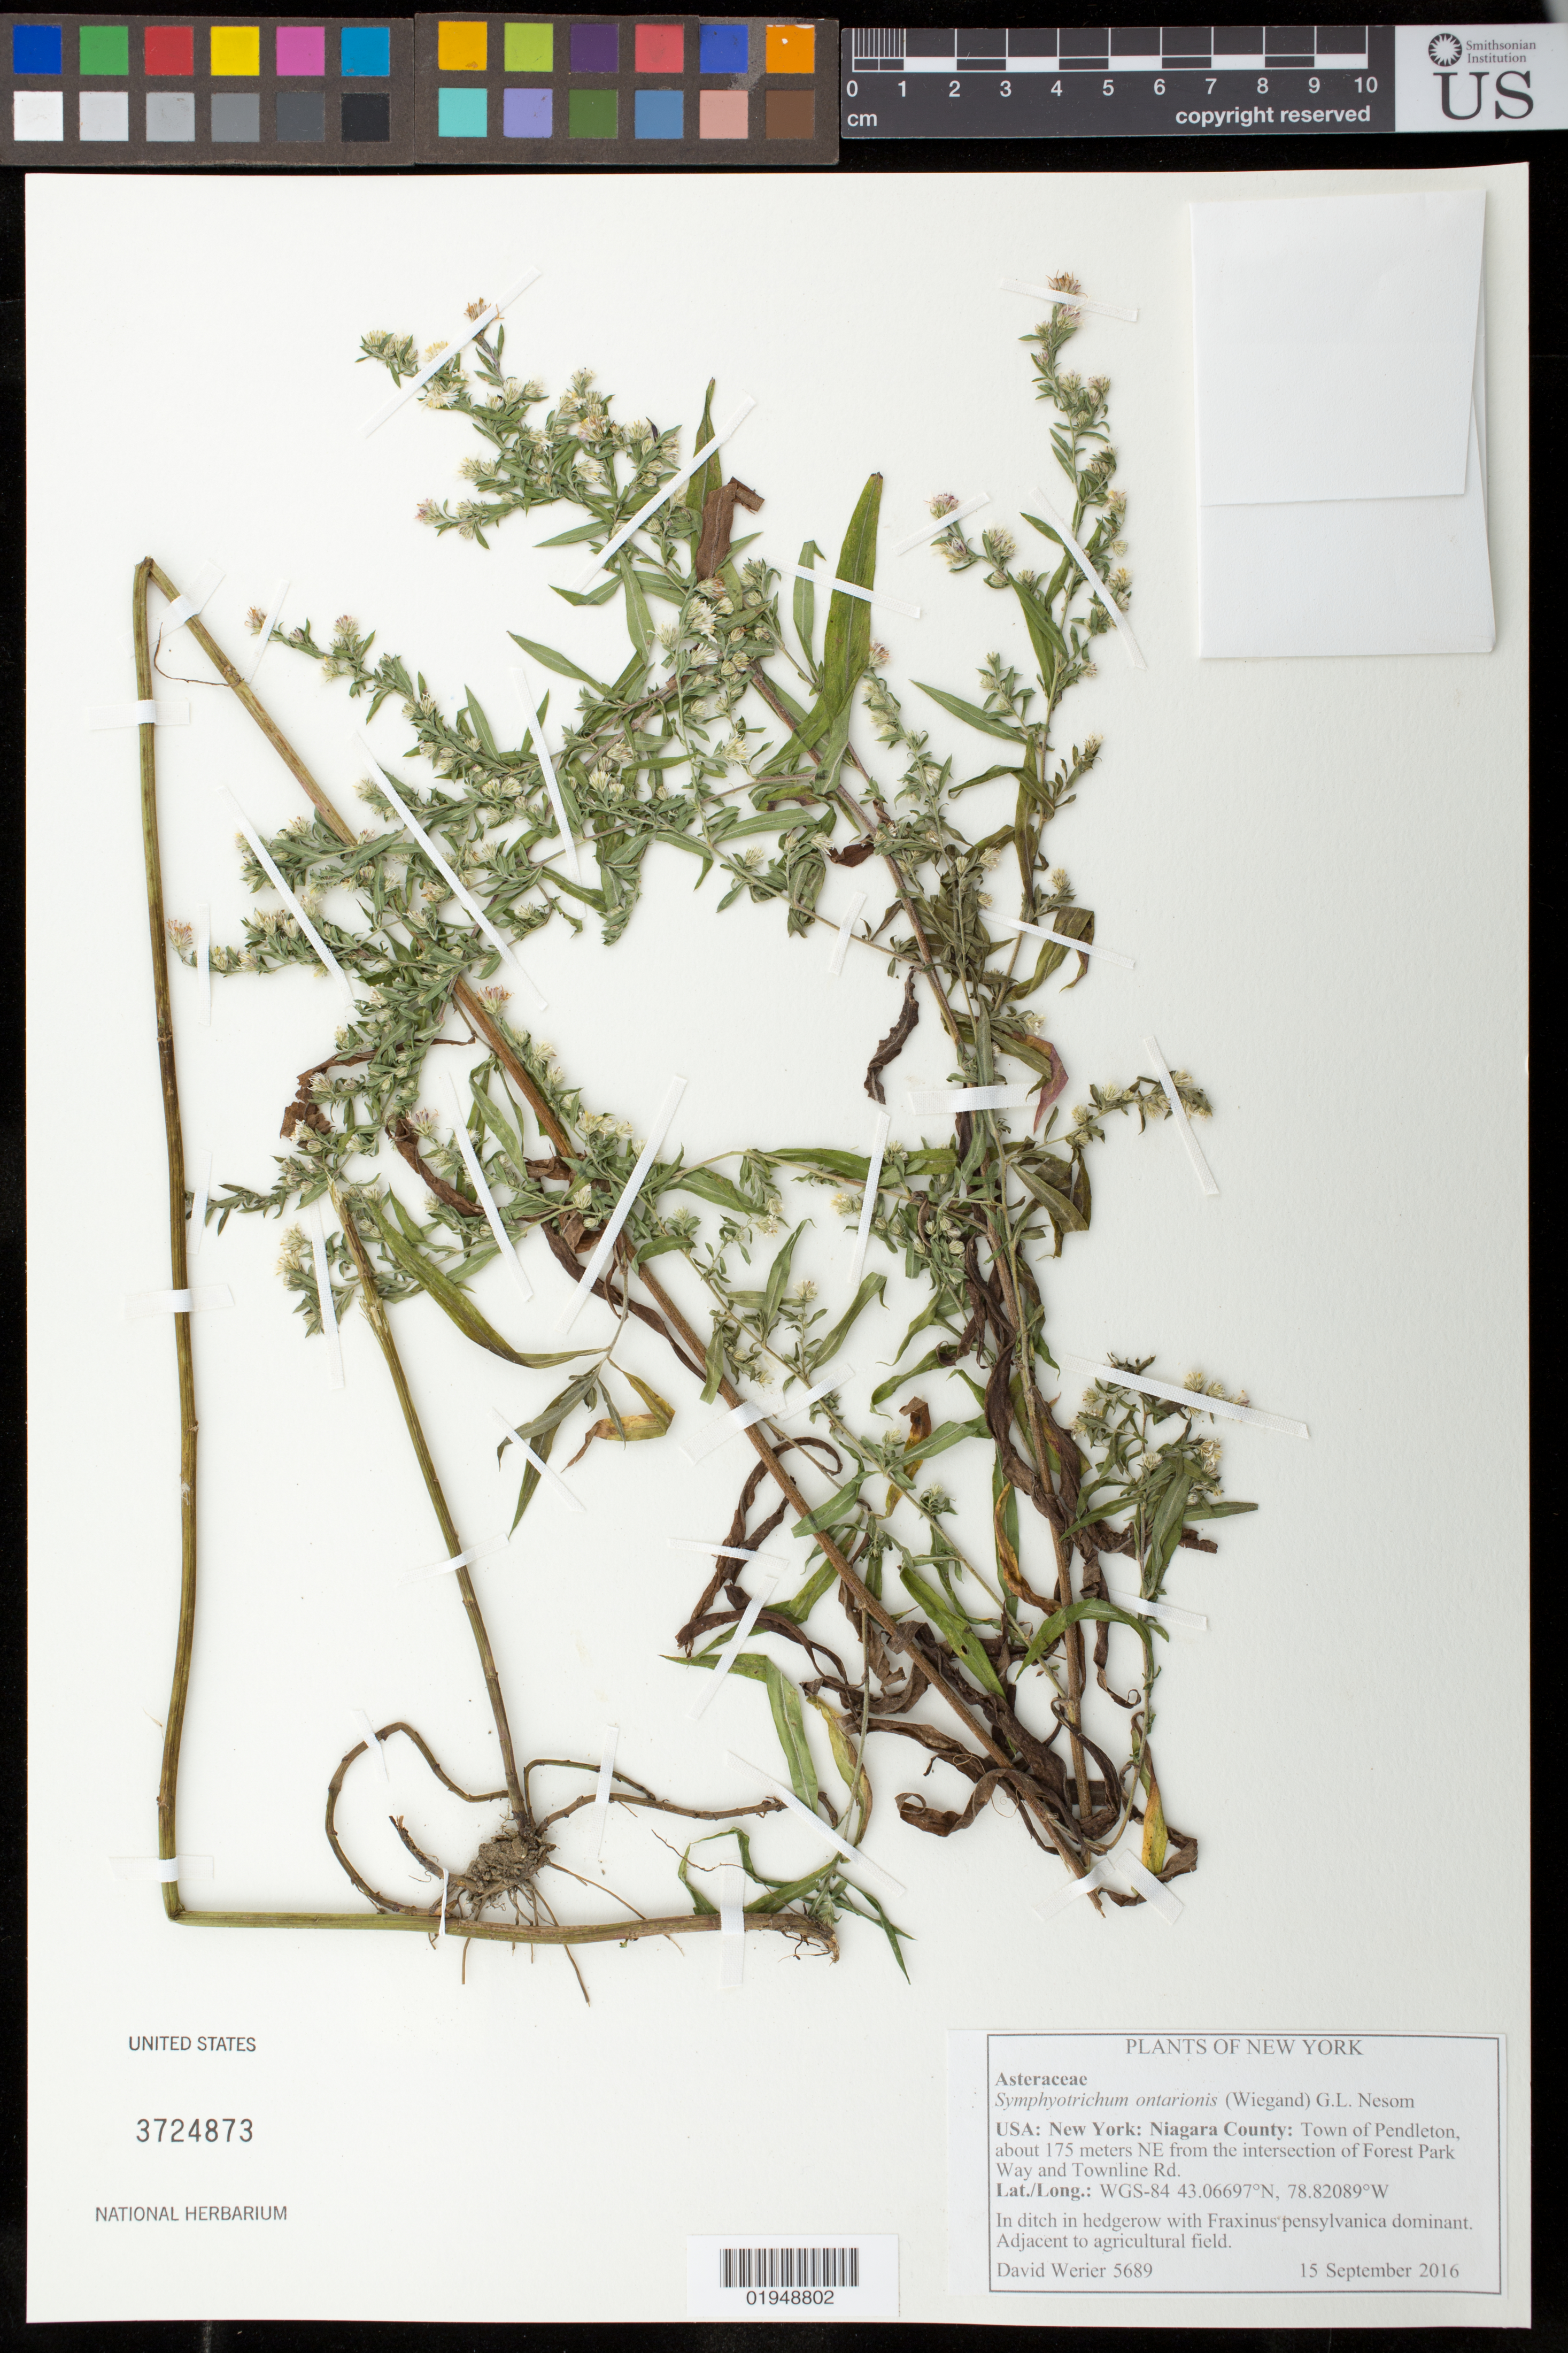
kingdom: Plantae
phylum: Tracheophyta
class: Magnoliopsida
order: Asterales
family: Asteraceae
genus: Symphyotrichum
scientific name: Symphyotrichum ontarionis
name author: (Wiegand) G.L. Nesom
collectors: D. Werier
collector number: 5689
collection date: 2016-09-15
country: United States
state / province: New York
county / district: Niagara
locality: Town of Pendleton, about 175 meters NE from the intersection of Forest Park Way and Townline Rd.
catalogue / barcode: US 3724873